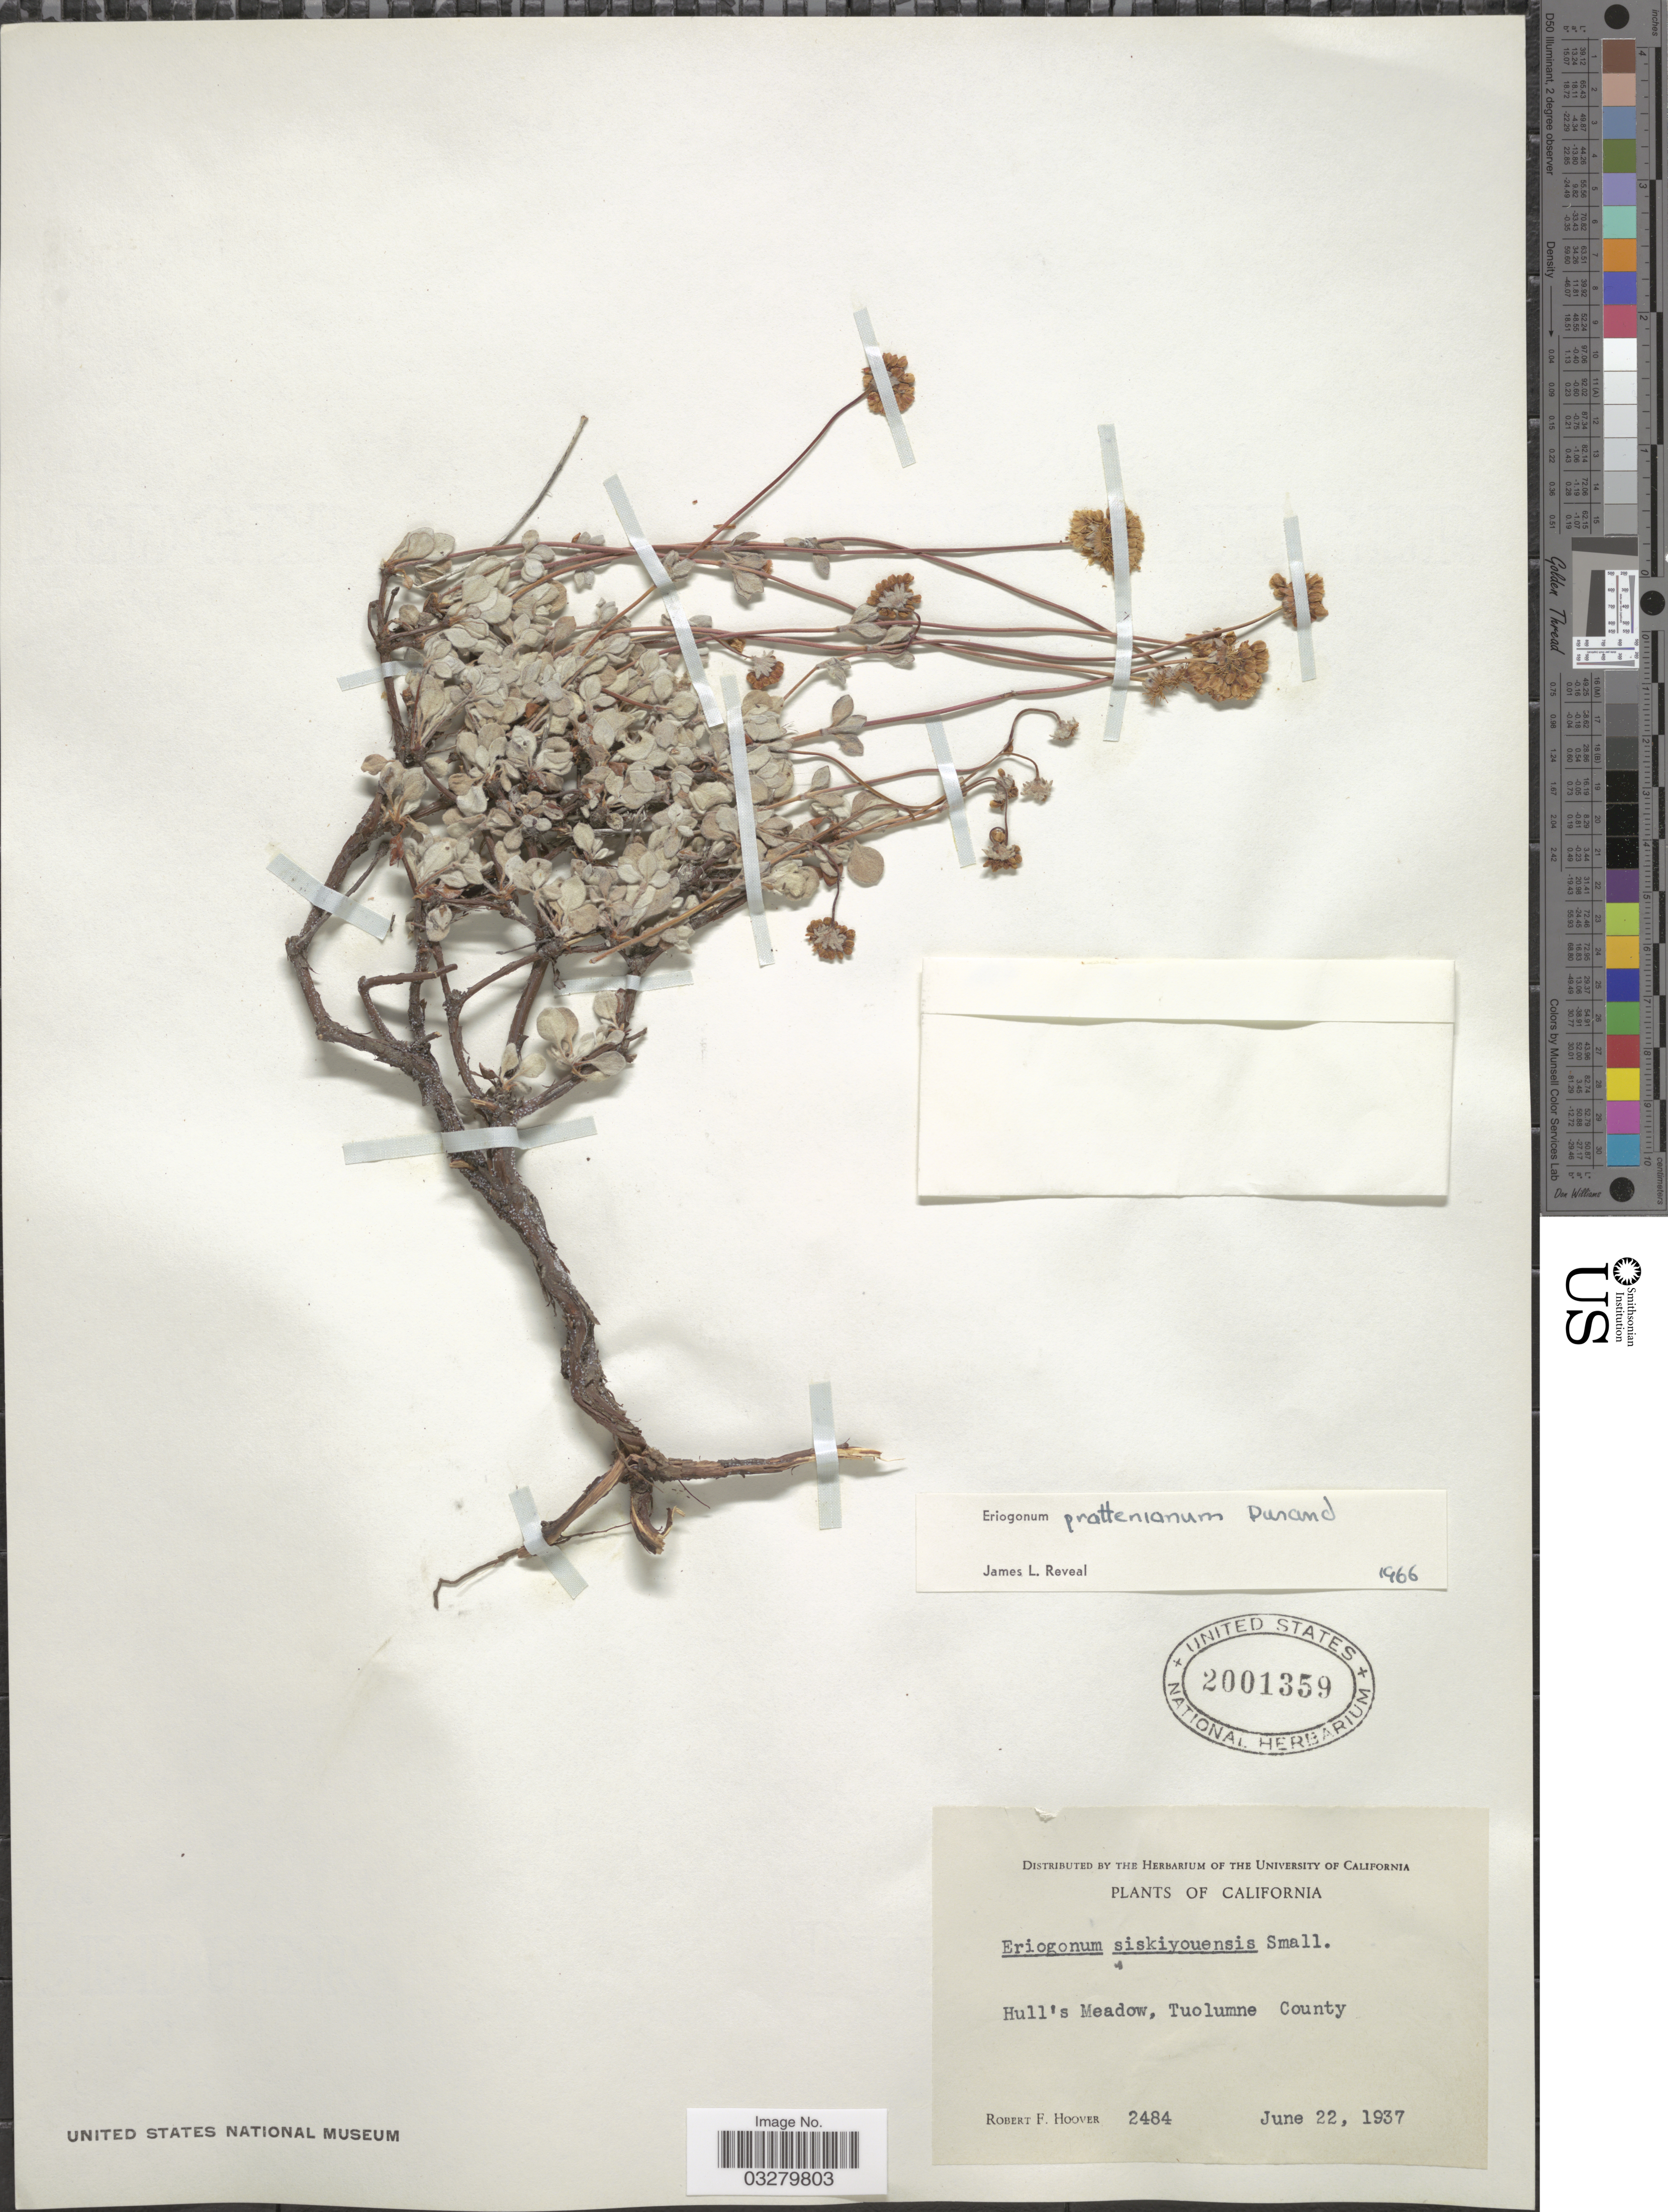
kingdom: Plantae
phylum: Tracheophyta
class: Magnoliopsida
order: Caryophyllales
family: Polygonaceae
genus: Eriogonum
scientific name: Eriogonum prattenianum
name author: Durand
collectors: R. F. Hoover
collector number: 2484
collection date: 1937-06-22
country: United States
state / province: California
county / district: Tuolumne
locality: Hull's Meadow, Tuolumne County.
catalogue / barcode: US 2001359